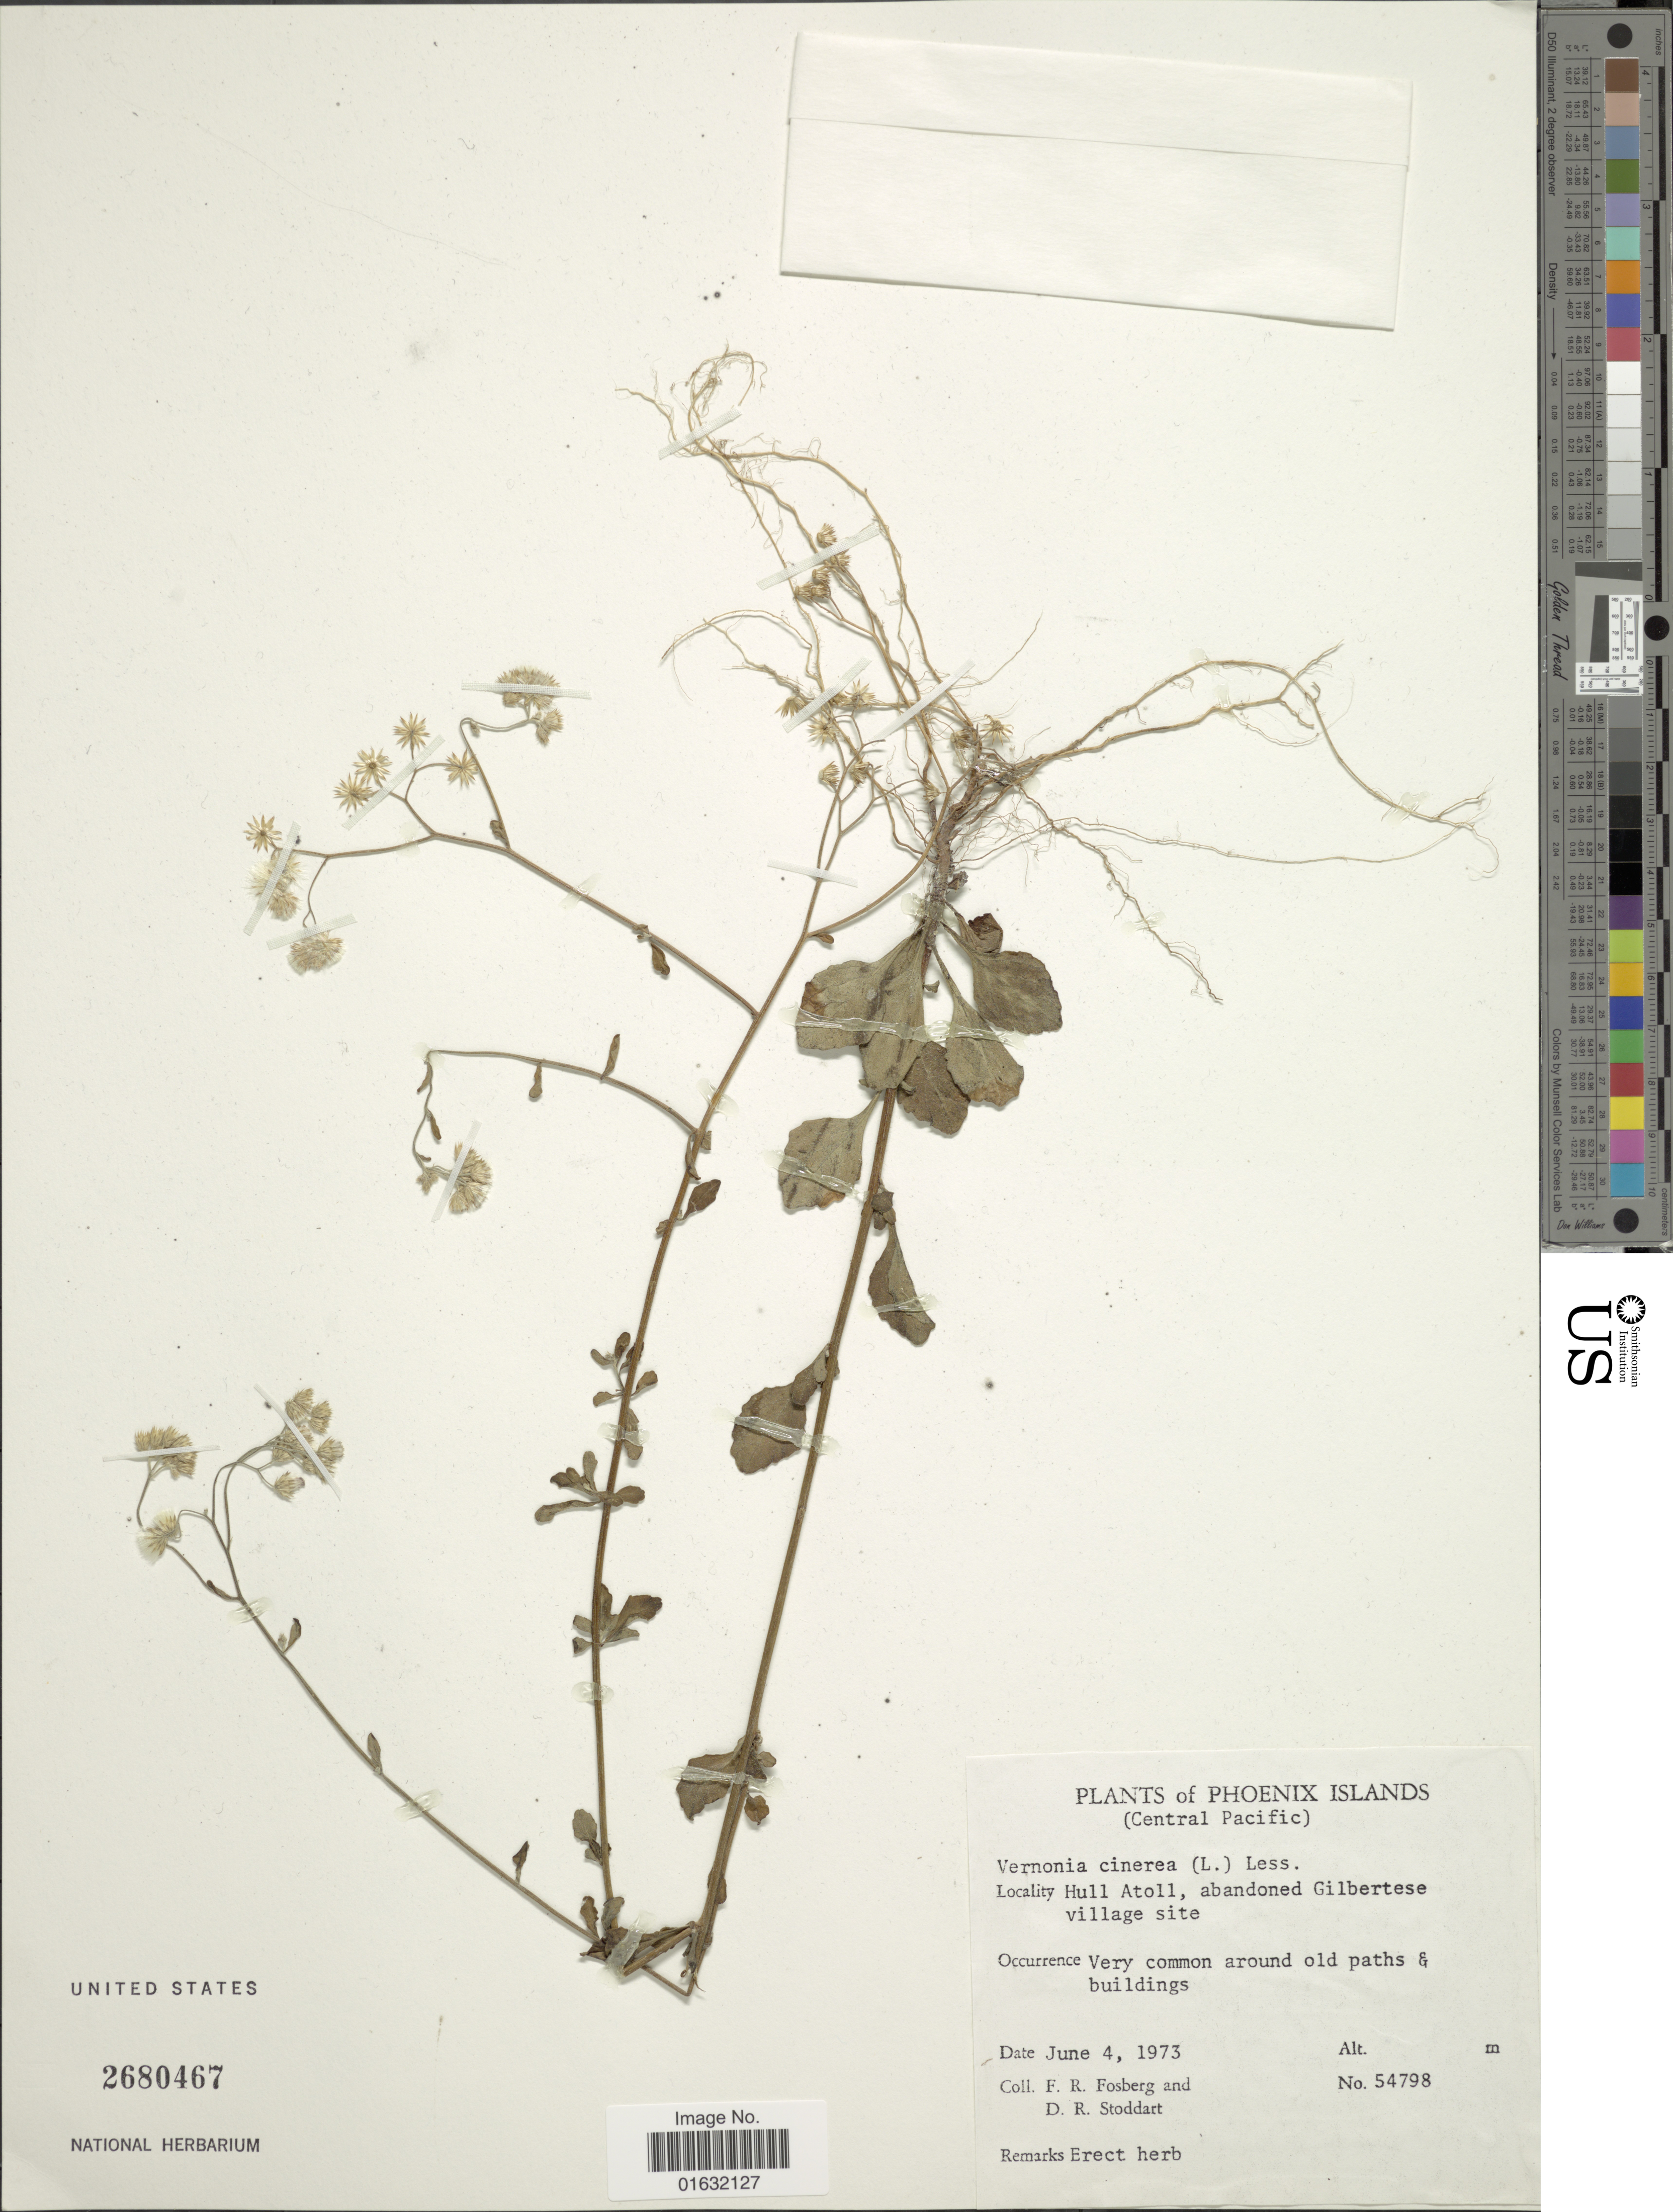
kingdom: Plantae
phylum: Tracheophyta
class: Magnoliopsida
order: Asterales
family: Asteraceae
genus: Cyanthillium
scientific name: Cyanthillium cinereum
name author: (L.) H. Rob.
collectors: F. R. Fosberg & D. R. Stoddart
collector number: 54798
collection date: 1973-06-04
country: Kiribati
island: Orona [Hull] Atoll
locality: Phoenix Islands (Central Pacific), Hull Atoll, abandoned Gilbertese village site.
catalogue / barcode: US 2680467